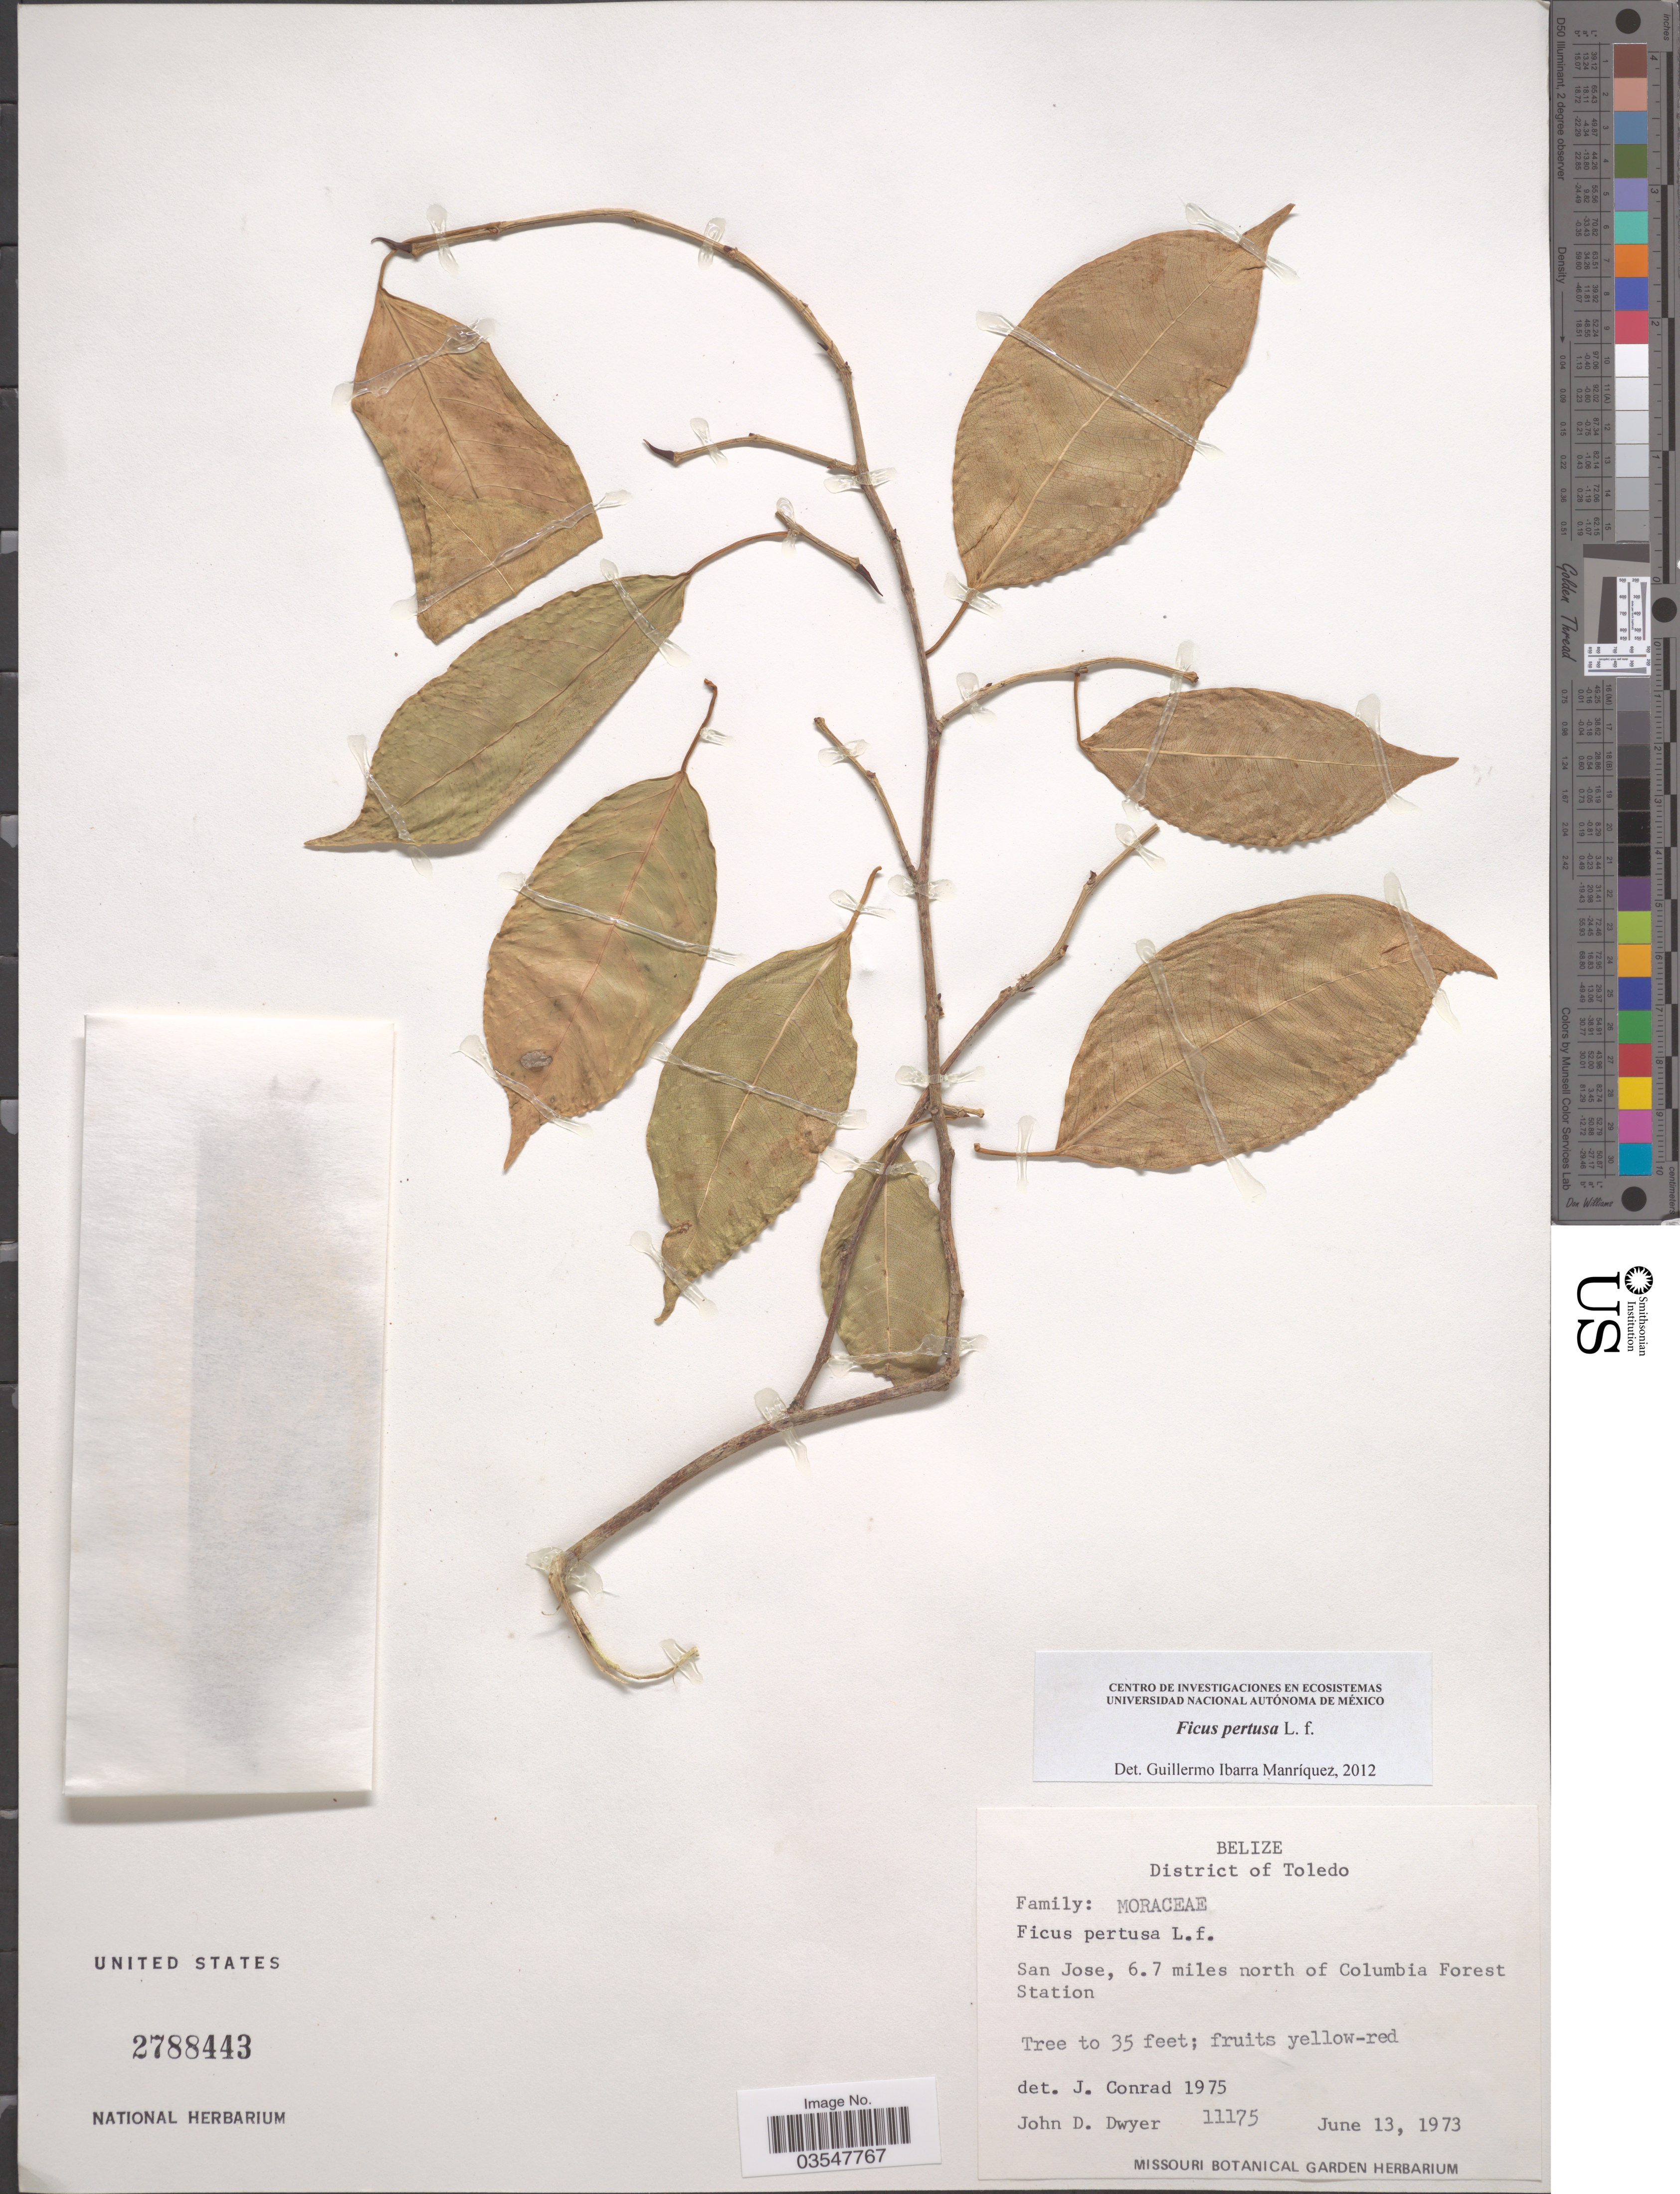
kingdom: Plantae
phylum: Tracheophyta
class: Magnoliopsida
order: Rosales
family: Moraceae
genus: Ficus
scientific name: Ficus pertusa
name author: L. f.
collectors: J. D. Dwyer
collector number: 11175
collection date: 1973-06-13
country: Belize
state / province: Toledo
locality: District of Toledo. San Jose, 6.7 miles north of Columbia Forest Station.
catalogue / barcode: US 2788443